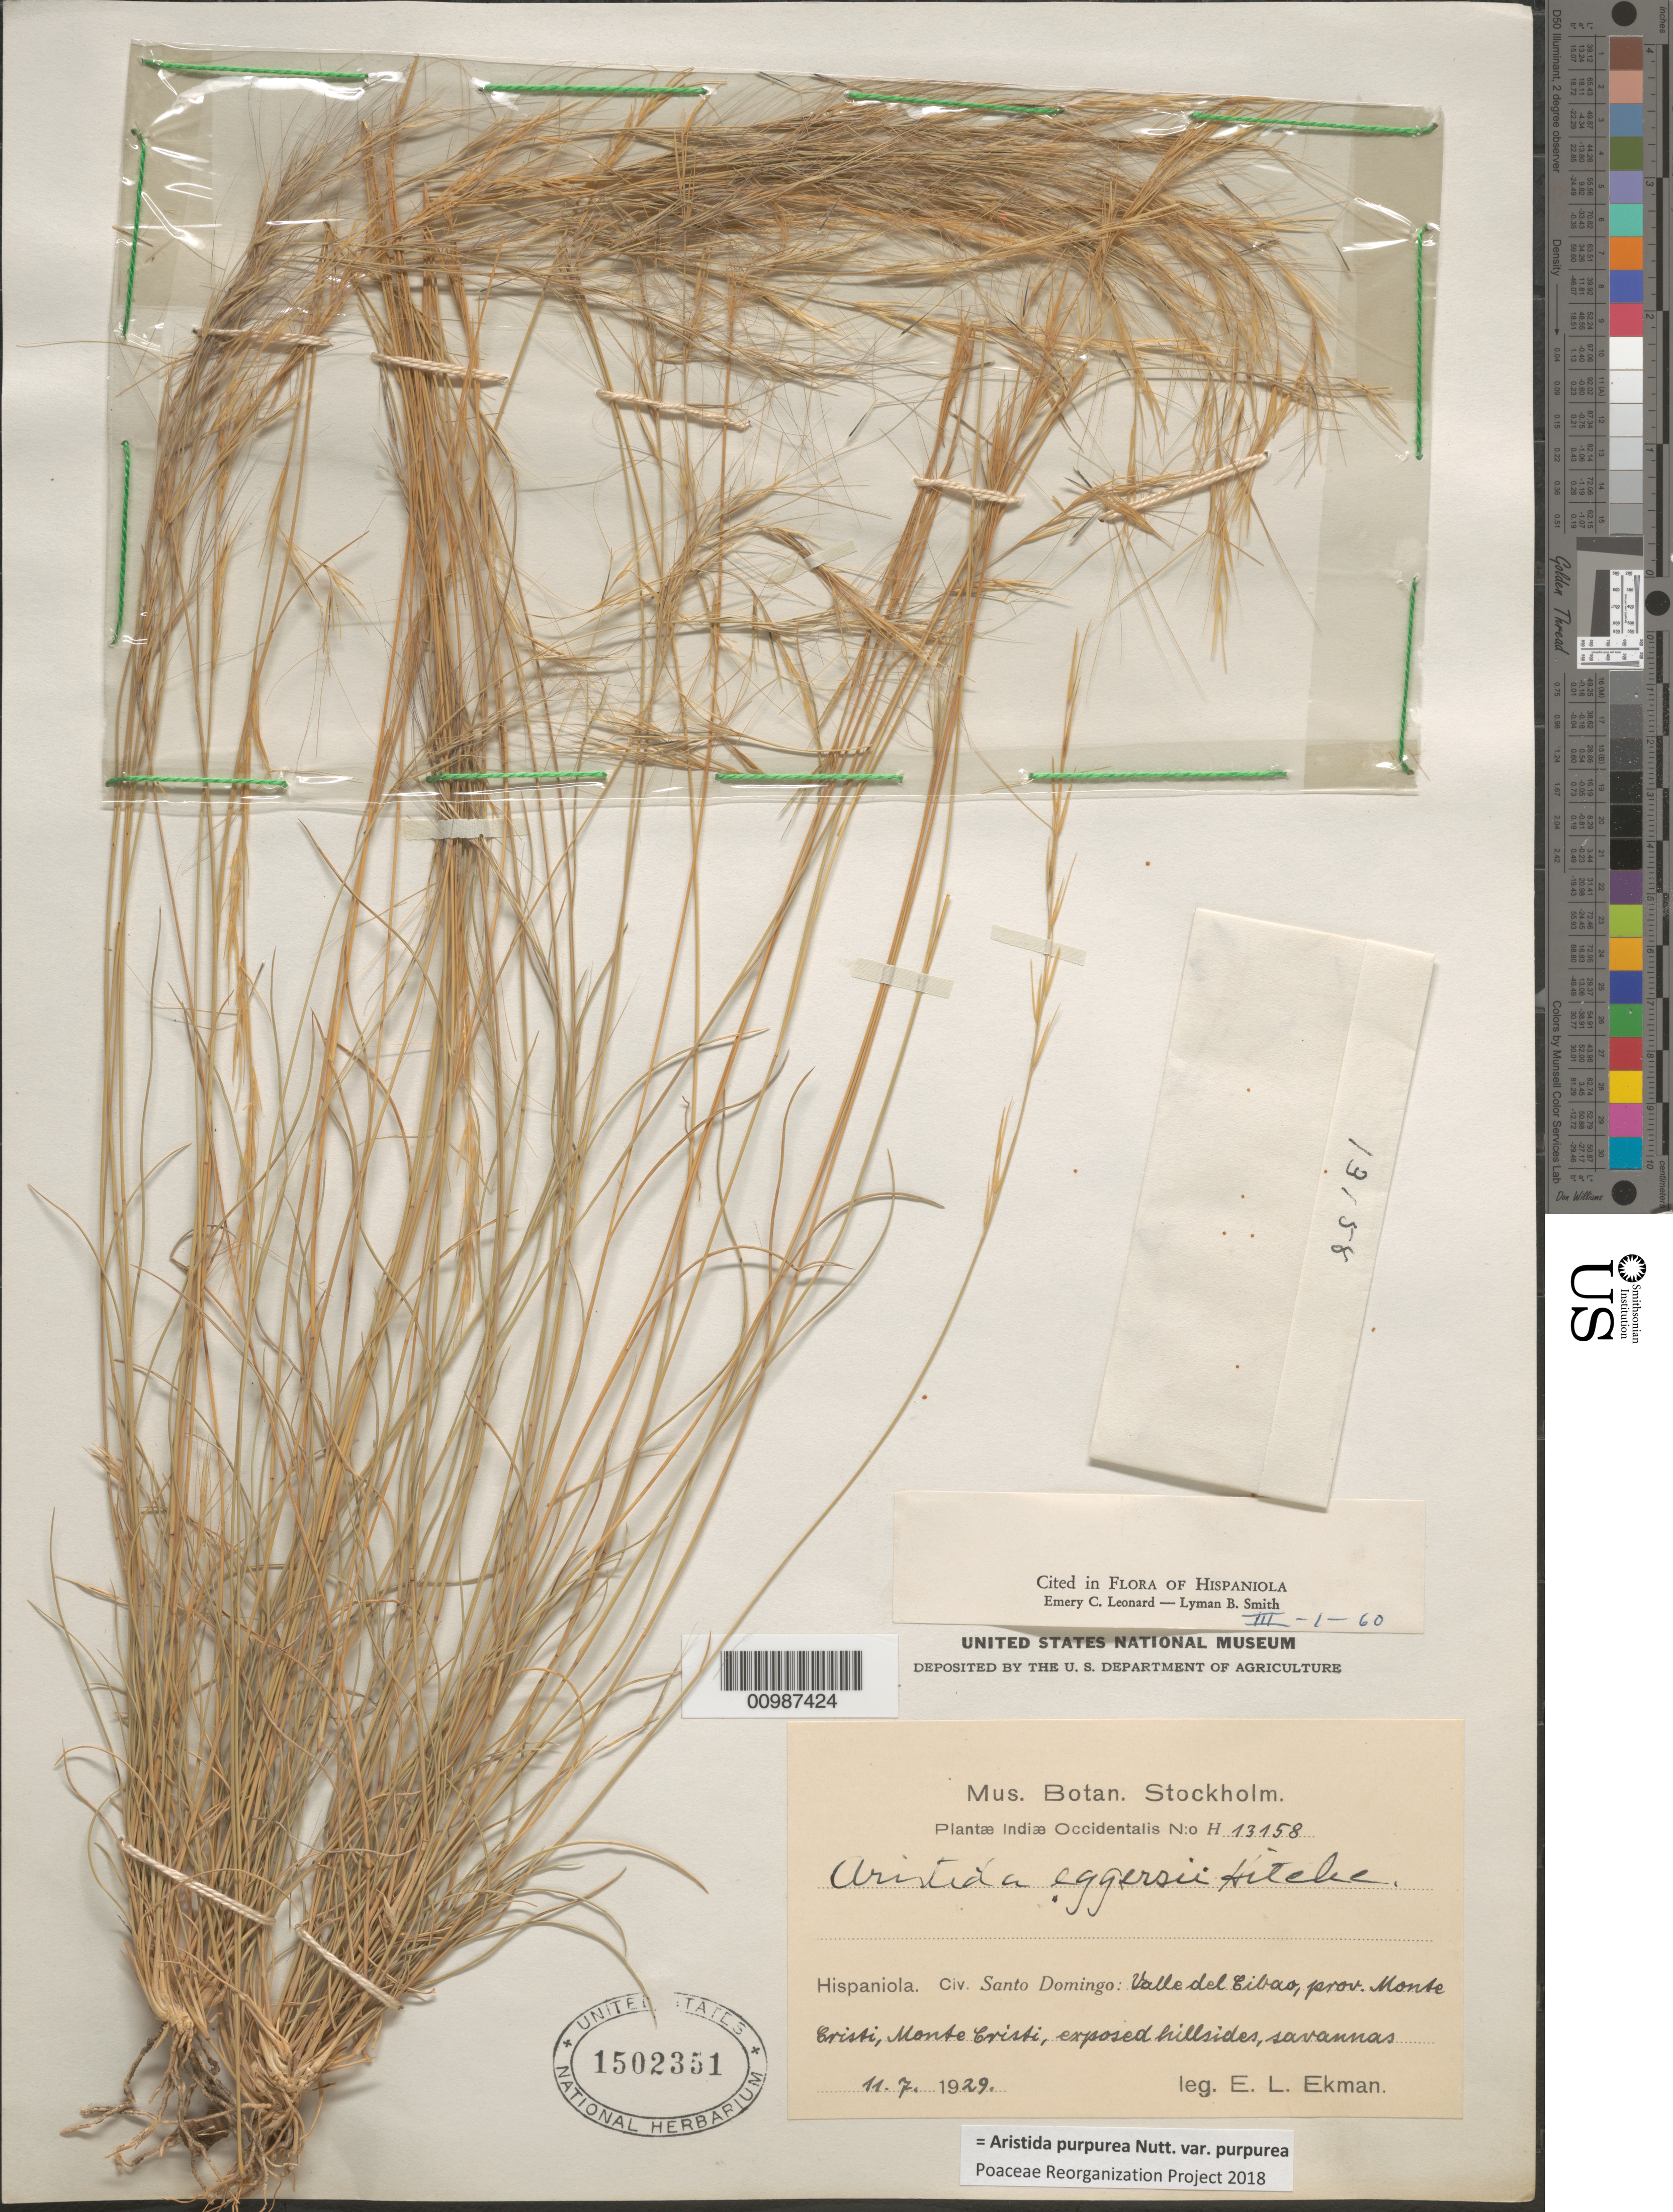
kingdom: Plantae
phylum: Tracheophyta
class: Liliopsida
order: Poales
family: Poaceae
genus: Aristida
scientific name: Aristida purpurea var. purpurea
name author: Nutt.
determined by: Poaceae Reorganization Project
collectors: E. L. Ekman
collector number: H 13158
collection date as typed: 11 Jul 1929 or 07 Nov 1929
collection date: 1929-07-11 or 1929-11-07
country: Dominican Republic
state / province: Monte Cristi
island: Hispaniola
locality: Valle del Cibao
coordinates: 0 N, 0 E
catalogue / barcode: US 1502351